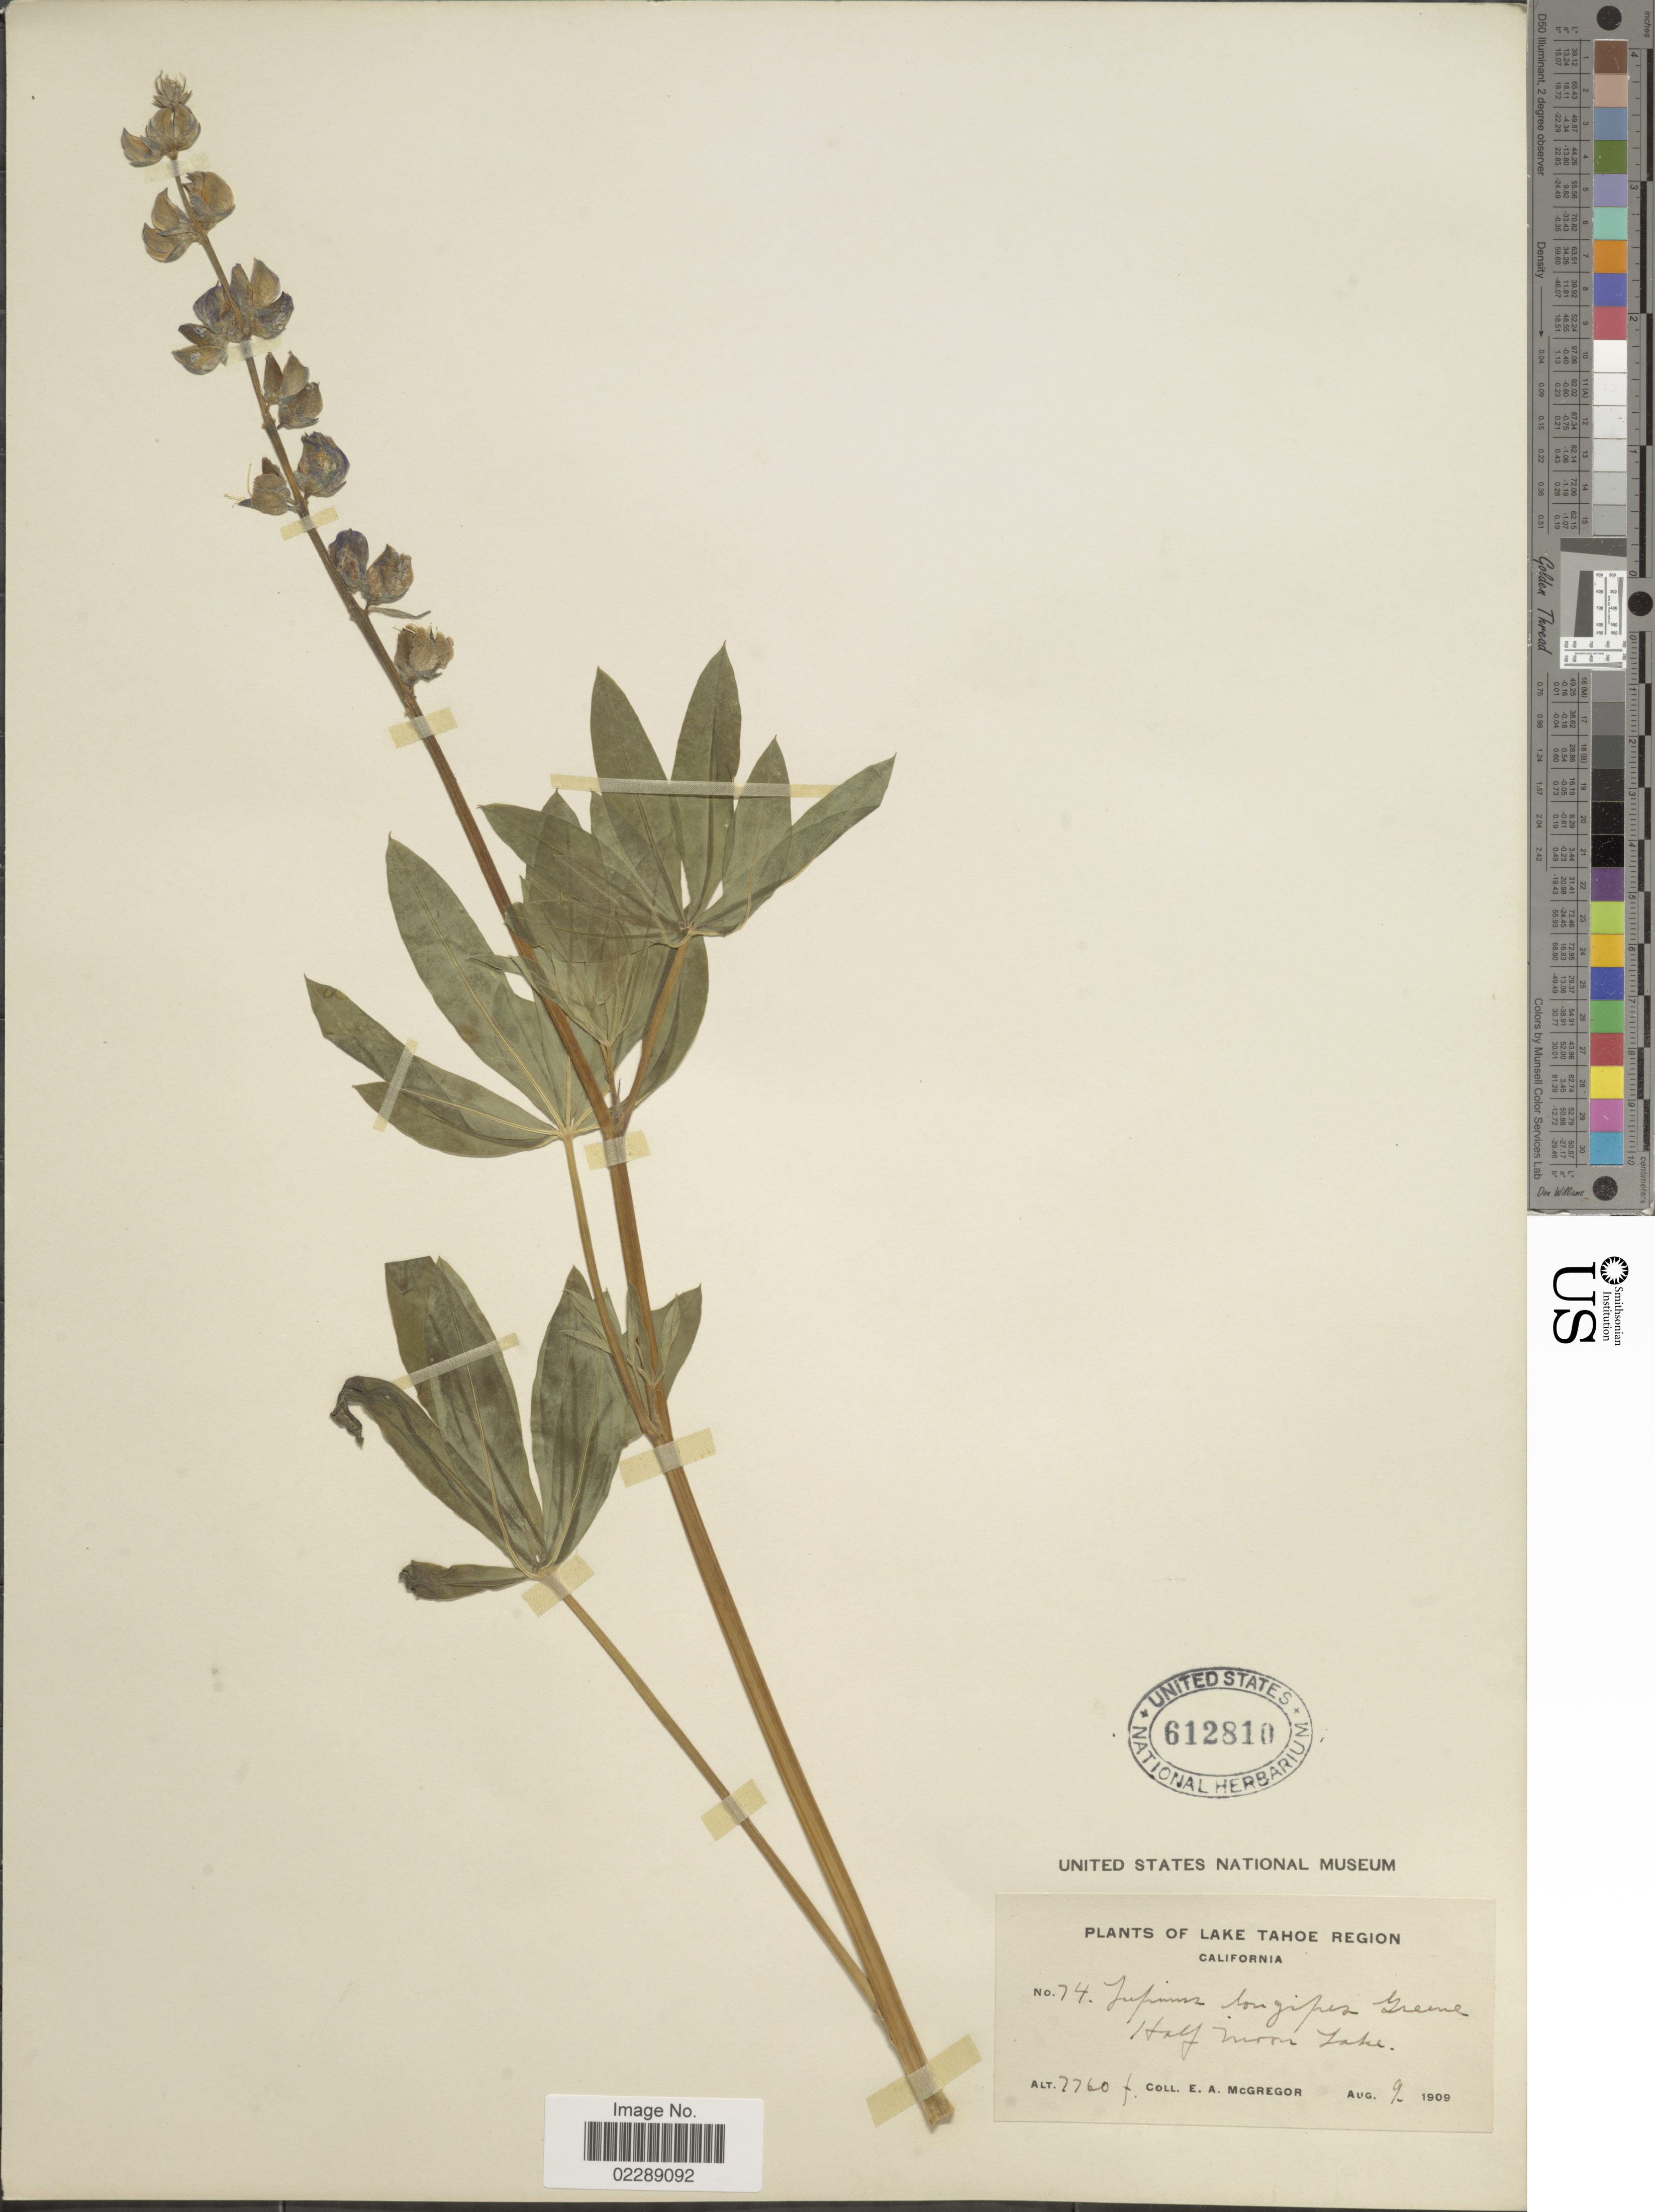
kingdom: Plantae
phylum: Tracheophyta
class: Magnoliopsida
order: Fabales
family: Fabaceae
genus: Lupinus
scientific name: Lupinus sp.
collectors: E. A. McGregor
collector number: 74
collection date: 1909-08-09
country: United States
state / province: California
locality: Lake Tahoe Region, California, Halfmoon Lake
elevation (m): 2365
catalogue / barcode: US 612810